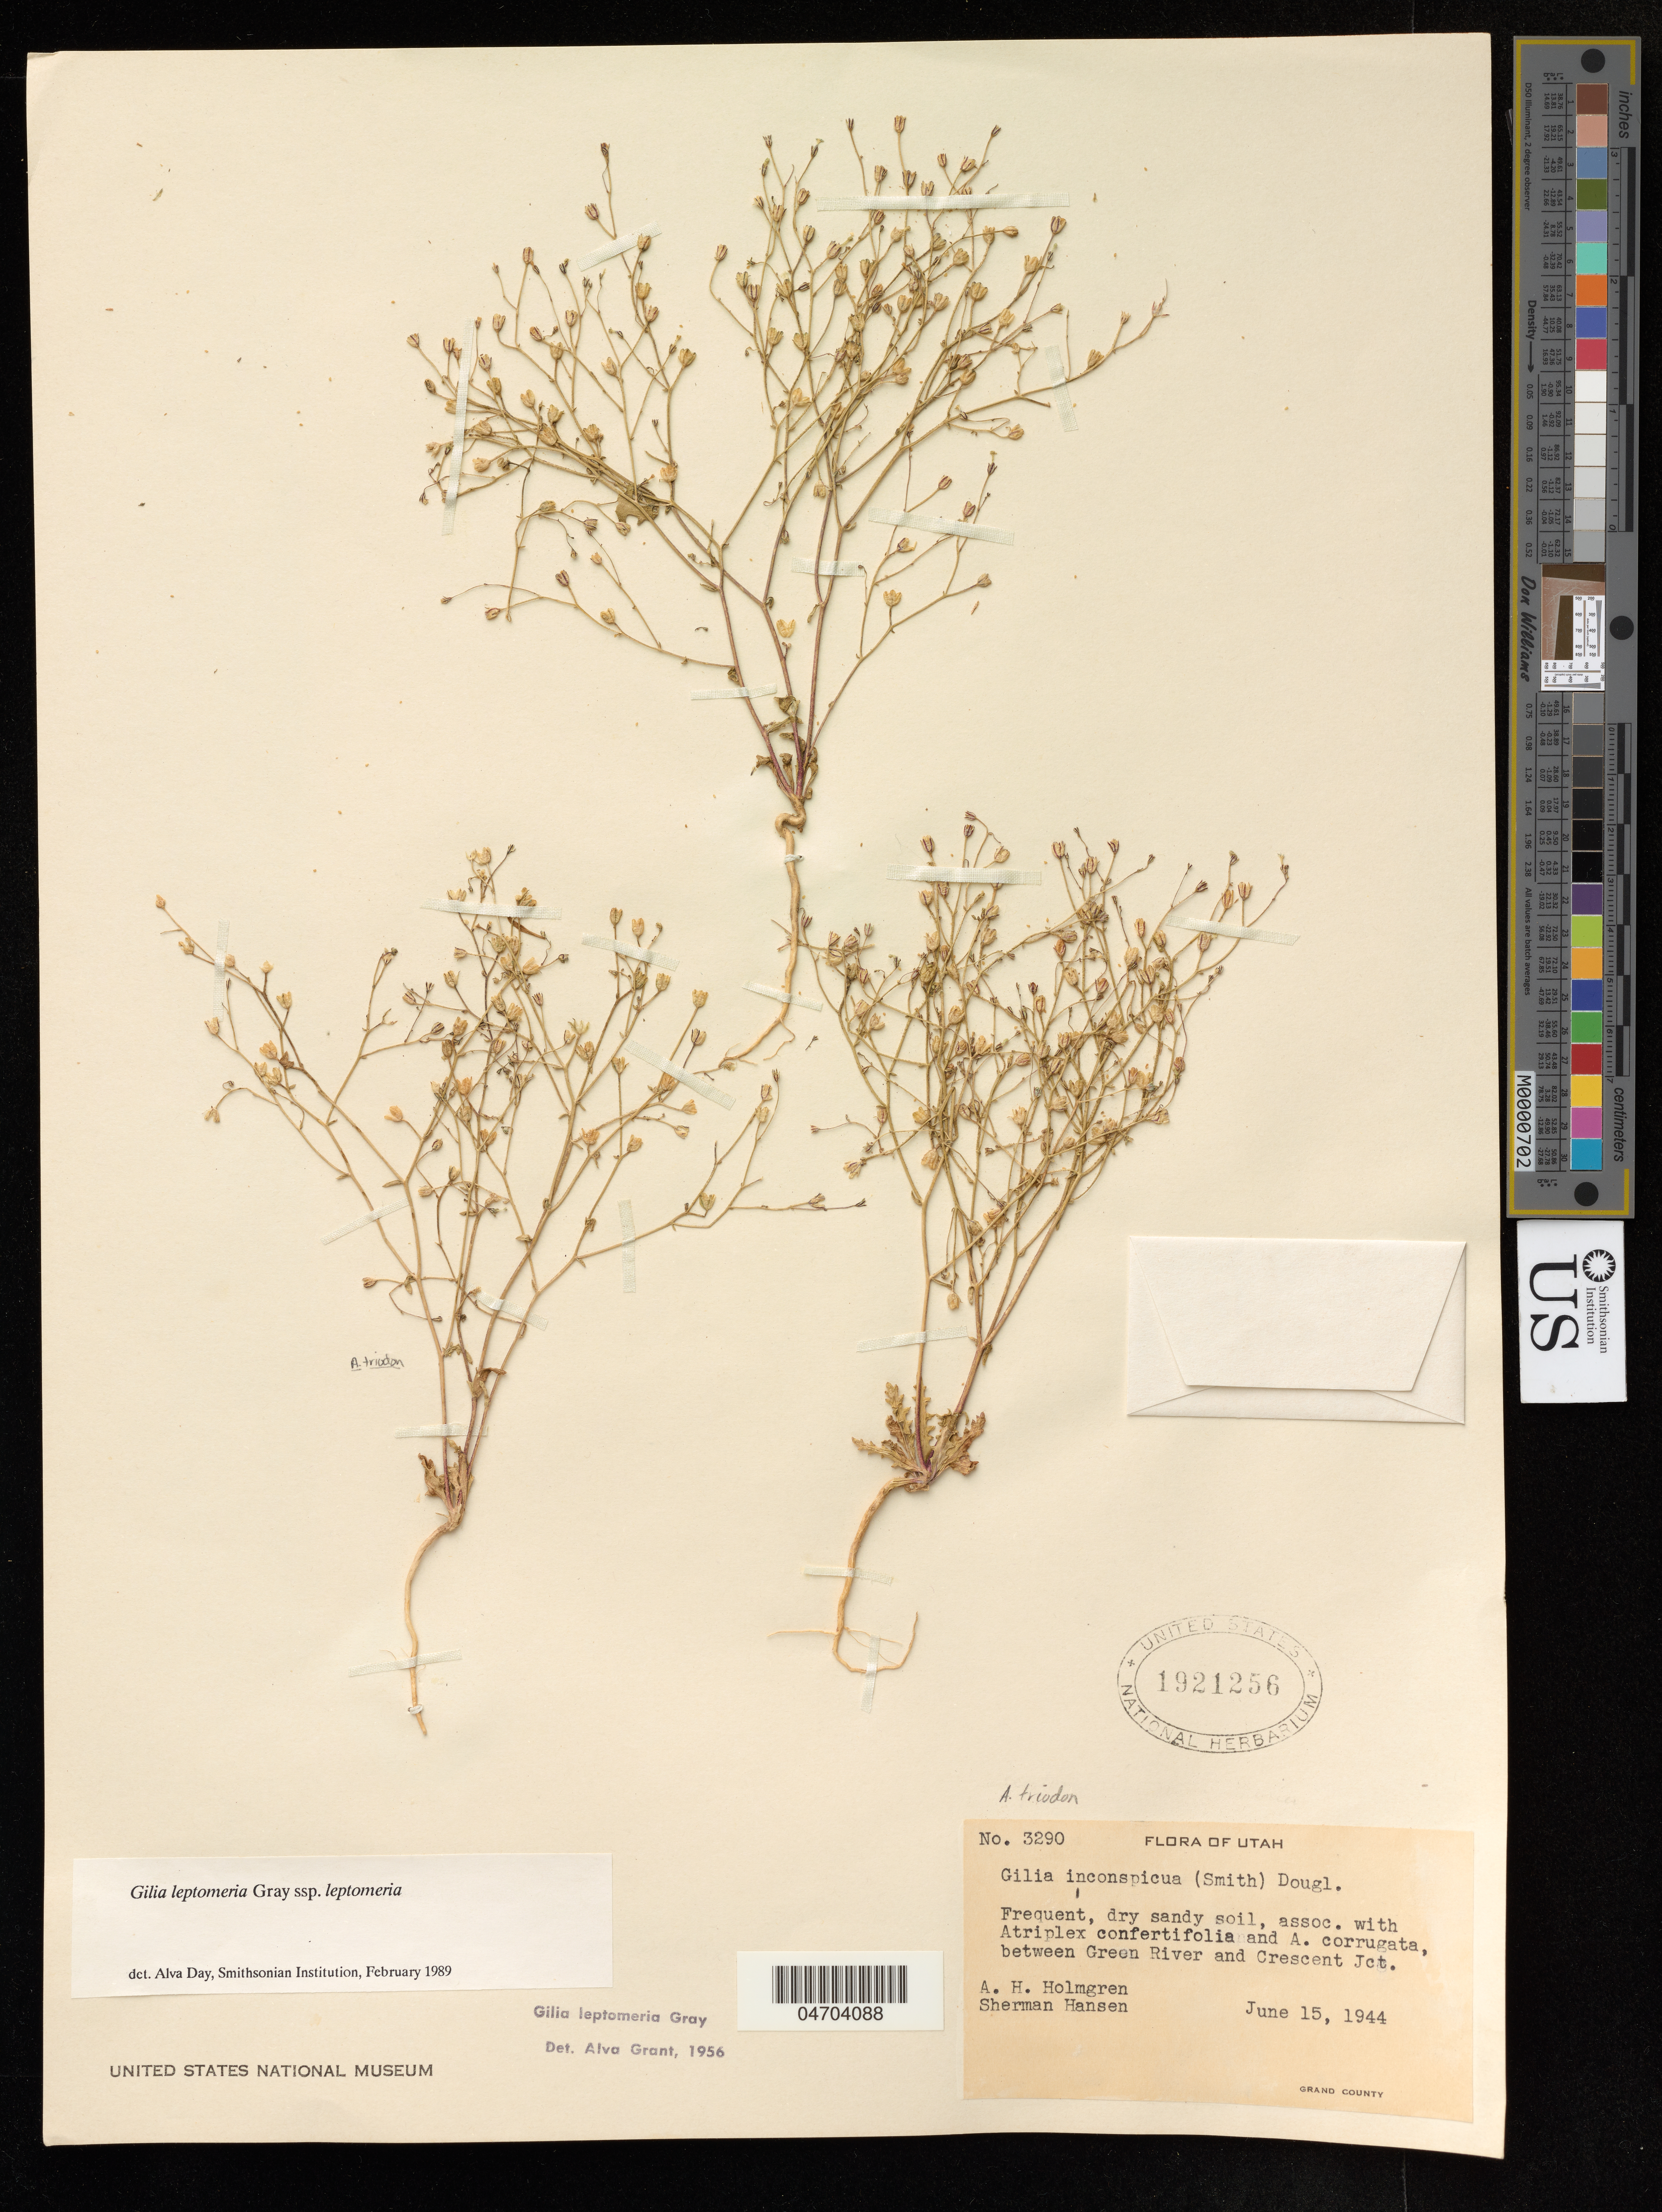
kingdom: Plantae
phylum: Tracheophyta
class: Magnoliopsida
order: Ericales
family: Polemoniaceae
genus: Aliciella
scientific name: Aliciella leptomeria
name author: (A. Gray) J.M. Porter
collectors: A. H. Holmgren & S. Hansen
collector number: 3290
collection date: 1944-06-15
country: United States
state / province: Utah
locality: Between Green River and Crescent Jct.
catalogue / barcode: US 1921256